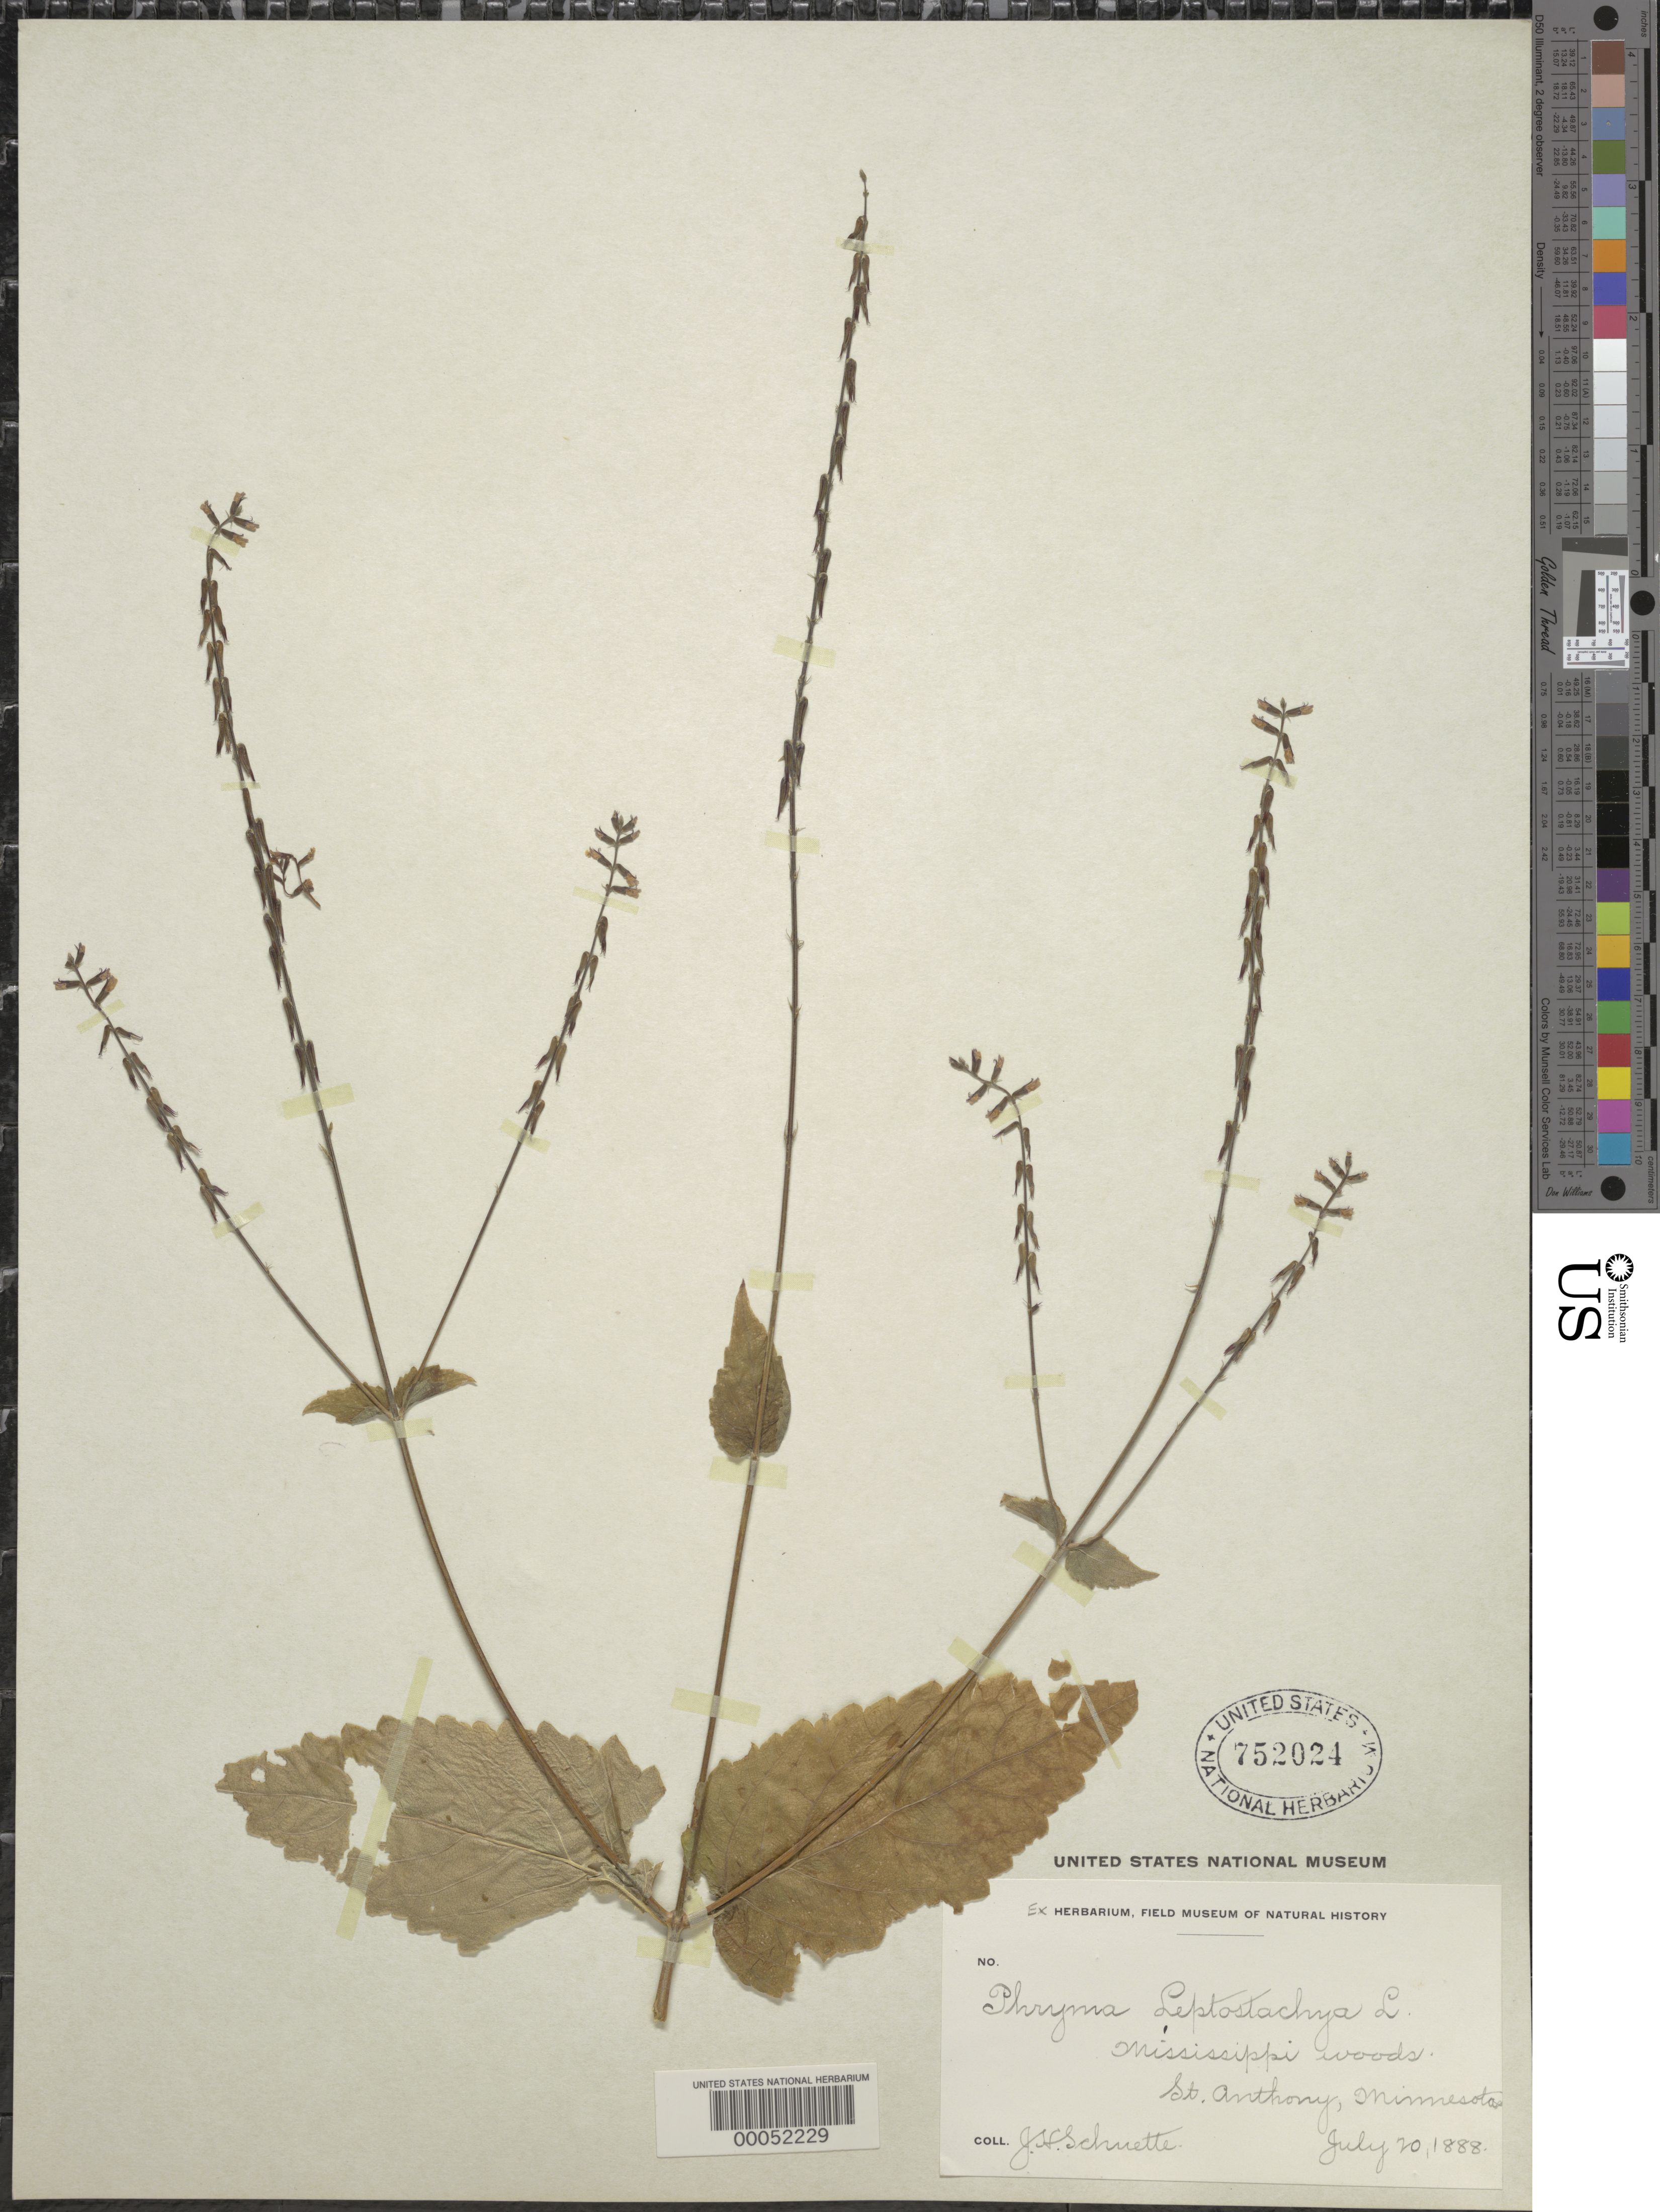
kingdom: Plantae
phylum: Tracheophyta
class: Magnoliopsida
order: Lamiales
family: Phrymaceae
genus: Phryma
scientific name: Phryma leptostachya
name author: L.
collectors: J. Schnette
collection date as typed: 20 Jul 1888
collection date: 1888-07-20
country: United States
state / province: Minnesota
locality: St. anthony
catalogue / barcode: US 752024